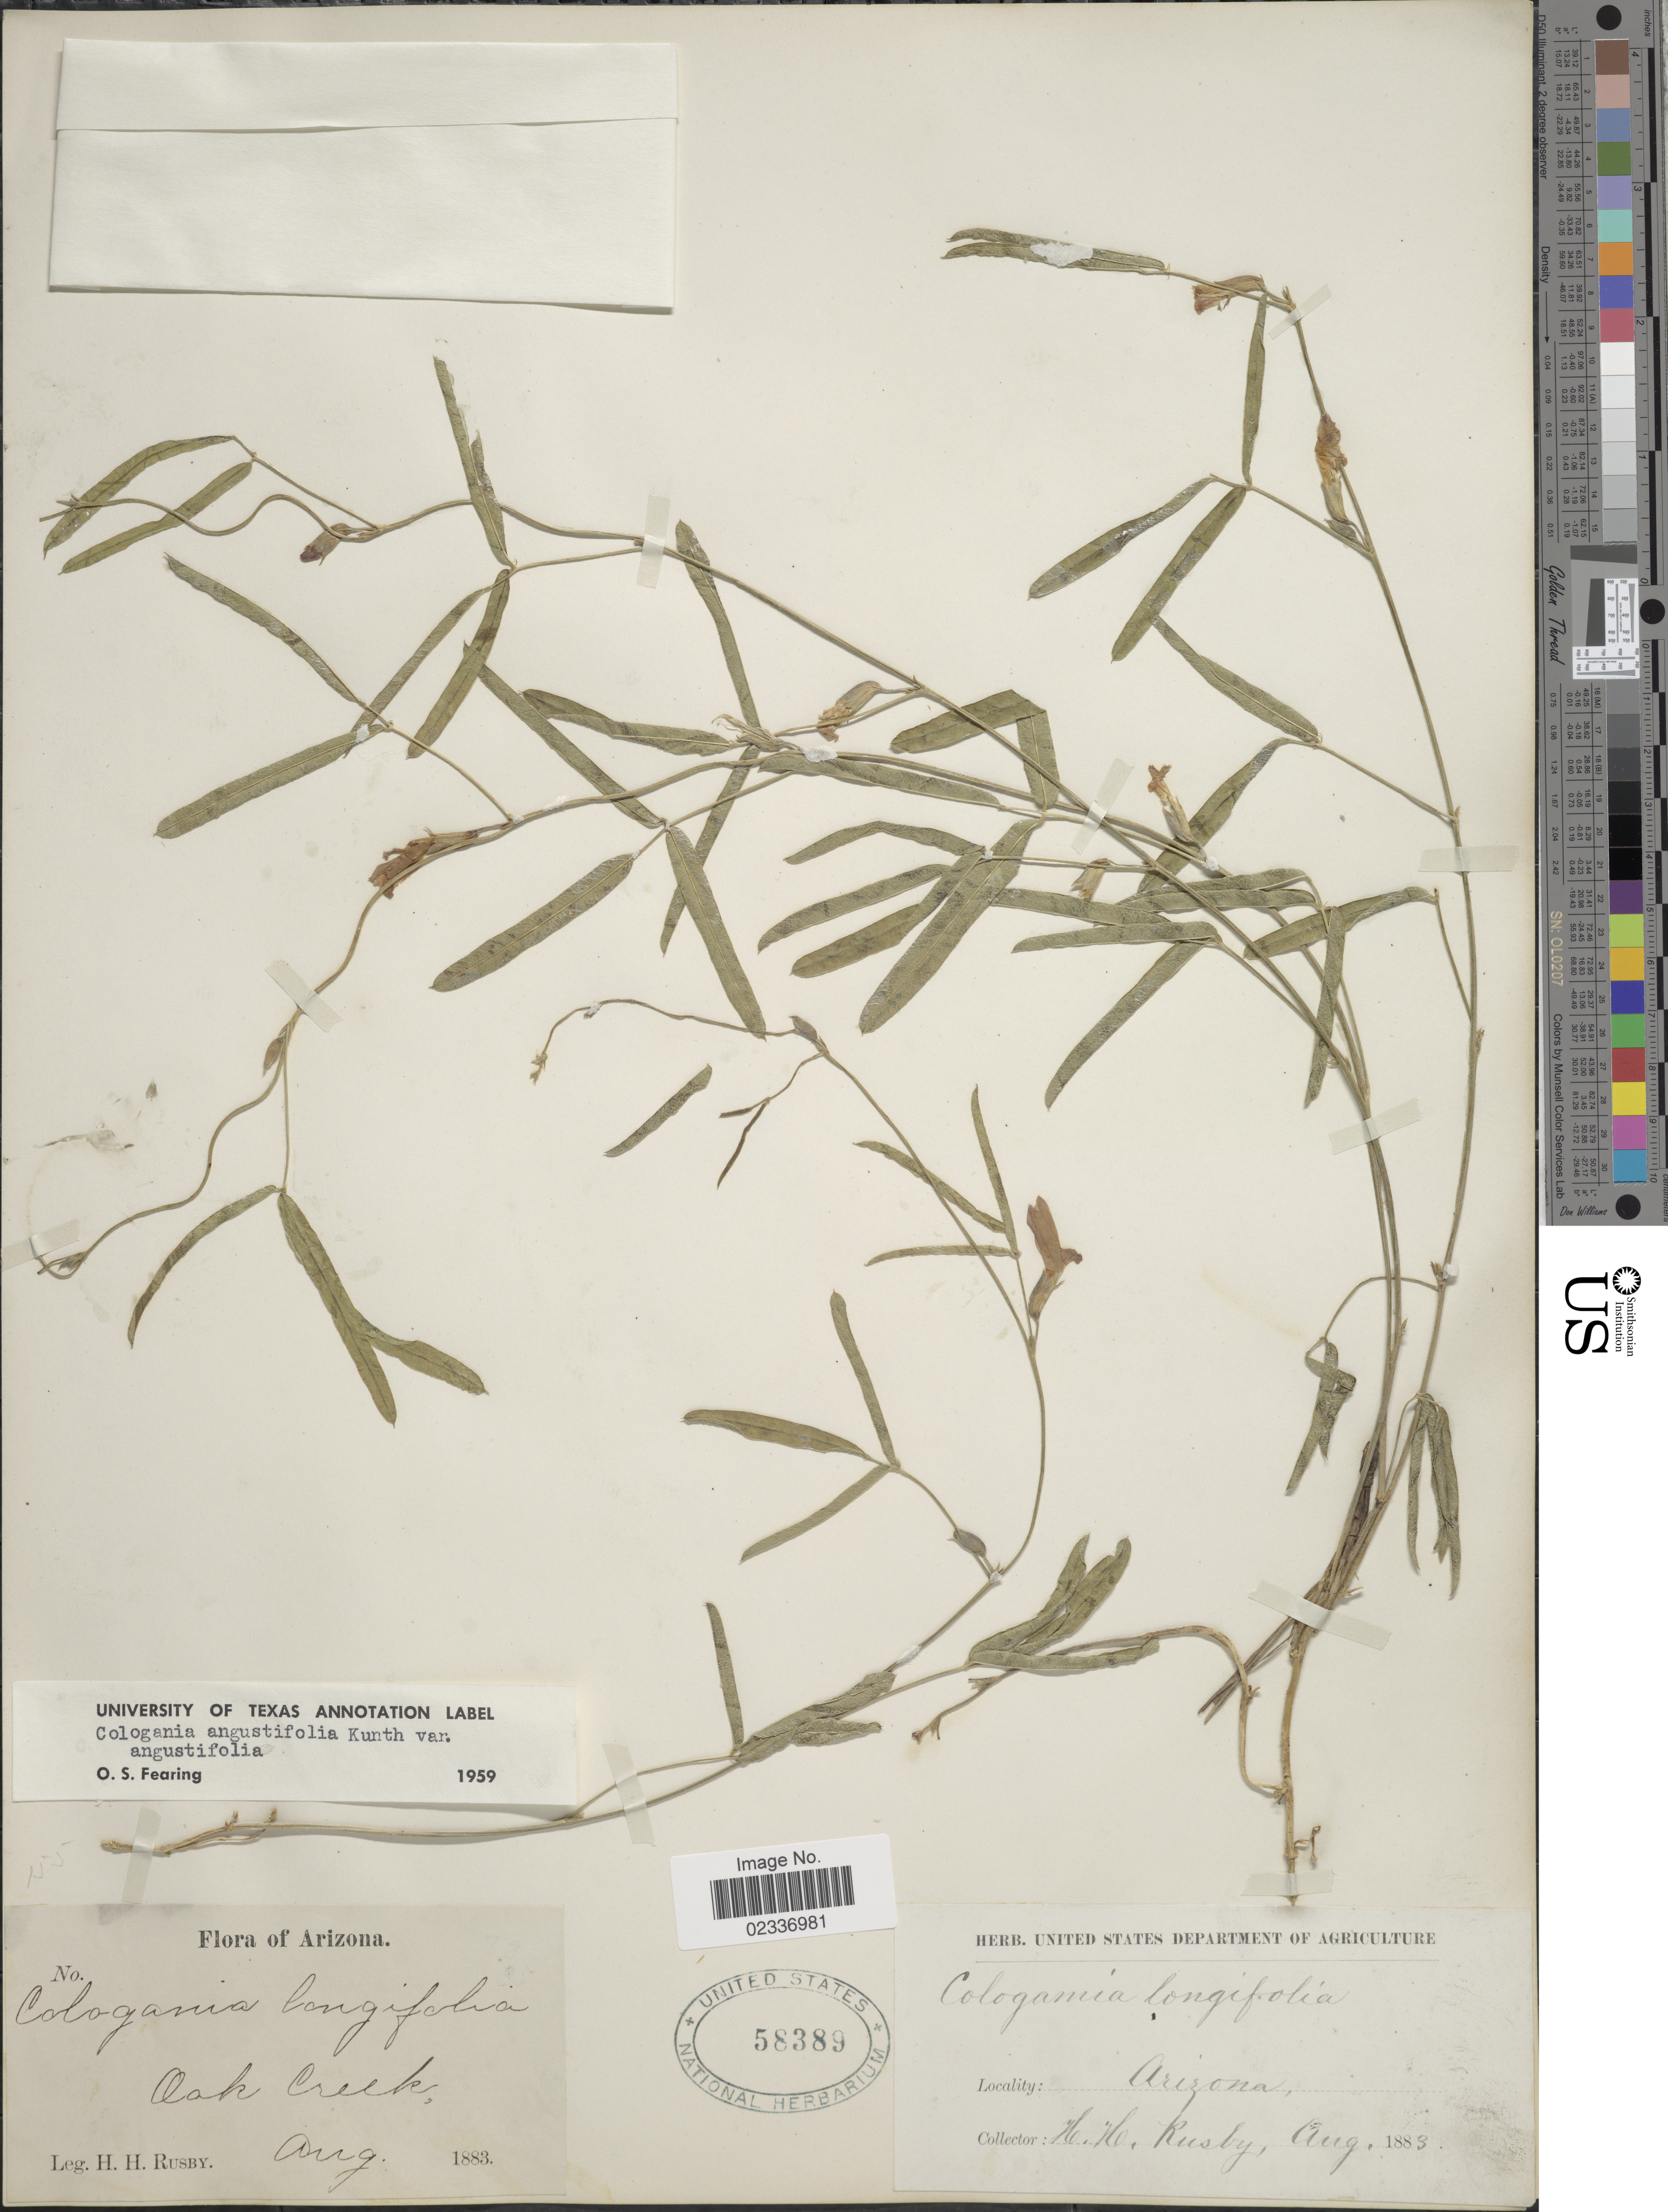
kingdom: Plantae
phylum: Tracheophyta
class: Magnoliopsida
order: Fabales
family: Fabaceae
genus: Cologania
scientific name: Cologania angustifolia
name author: Kunth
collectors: H. H. Rusby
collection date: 1883-08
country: United States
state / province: Arizona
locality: Oak Creek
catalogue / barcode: US 58389